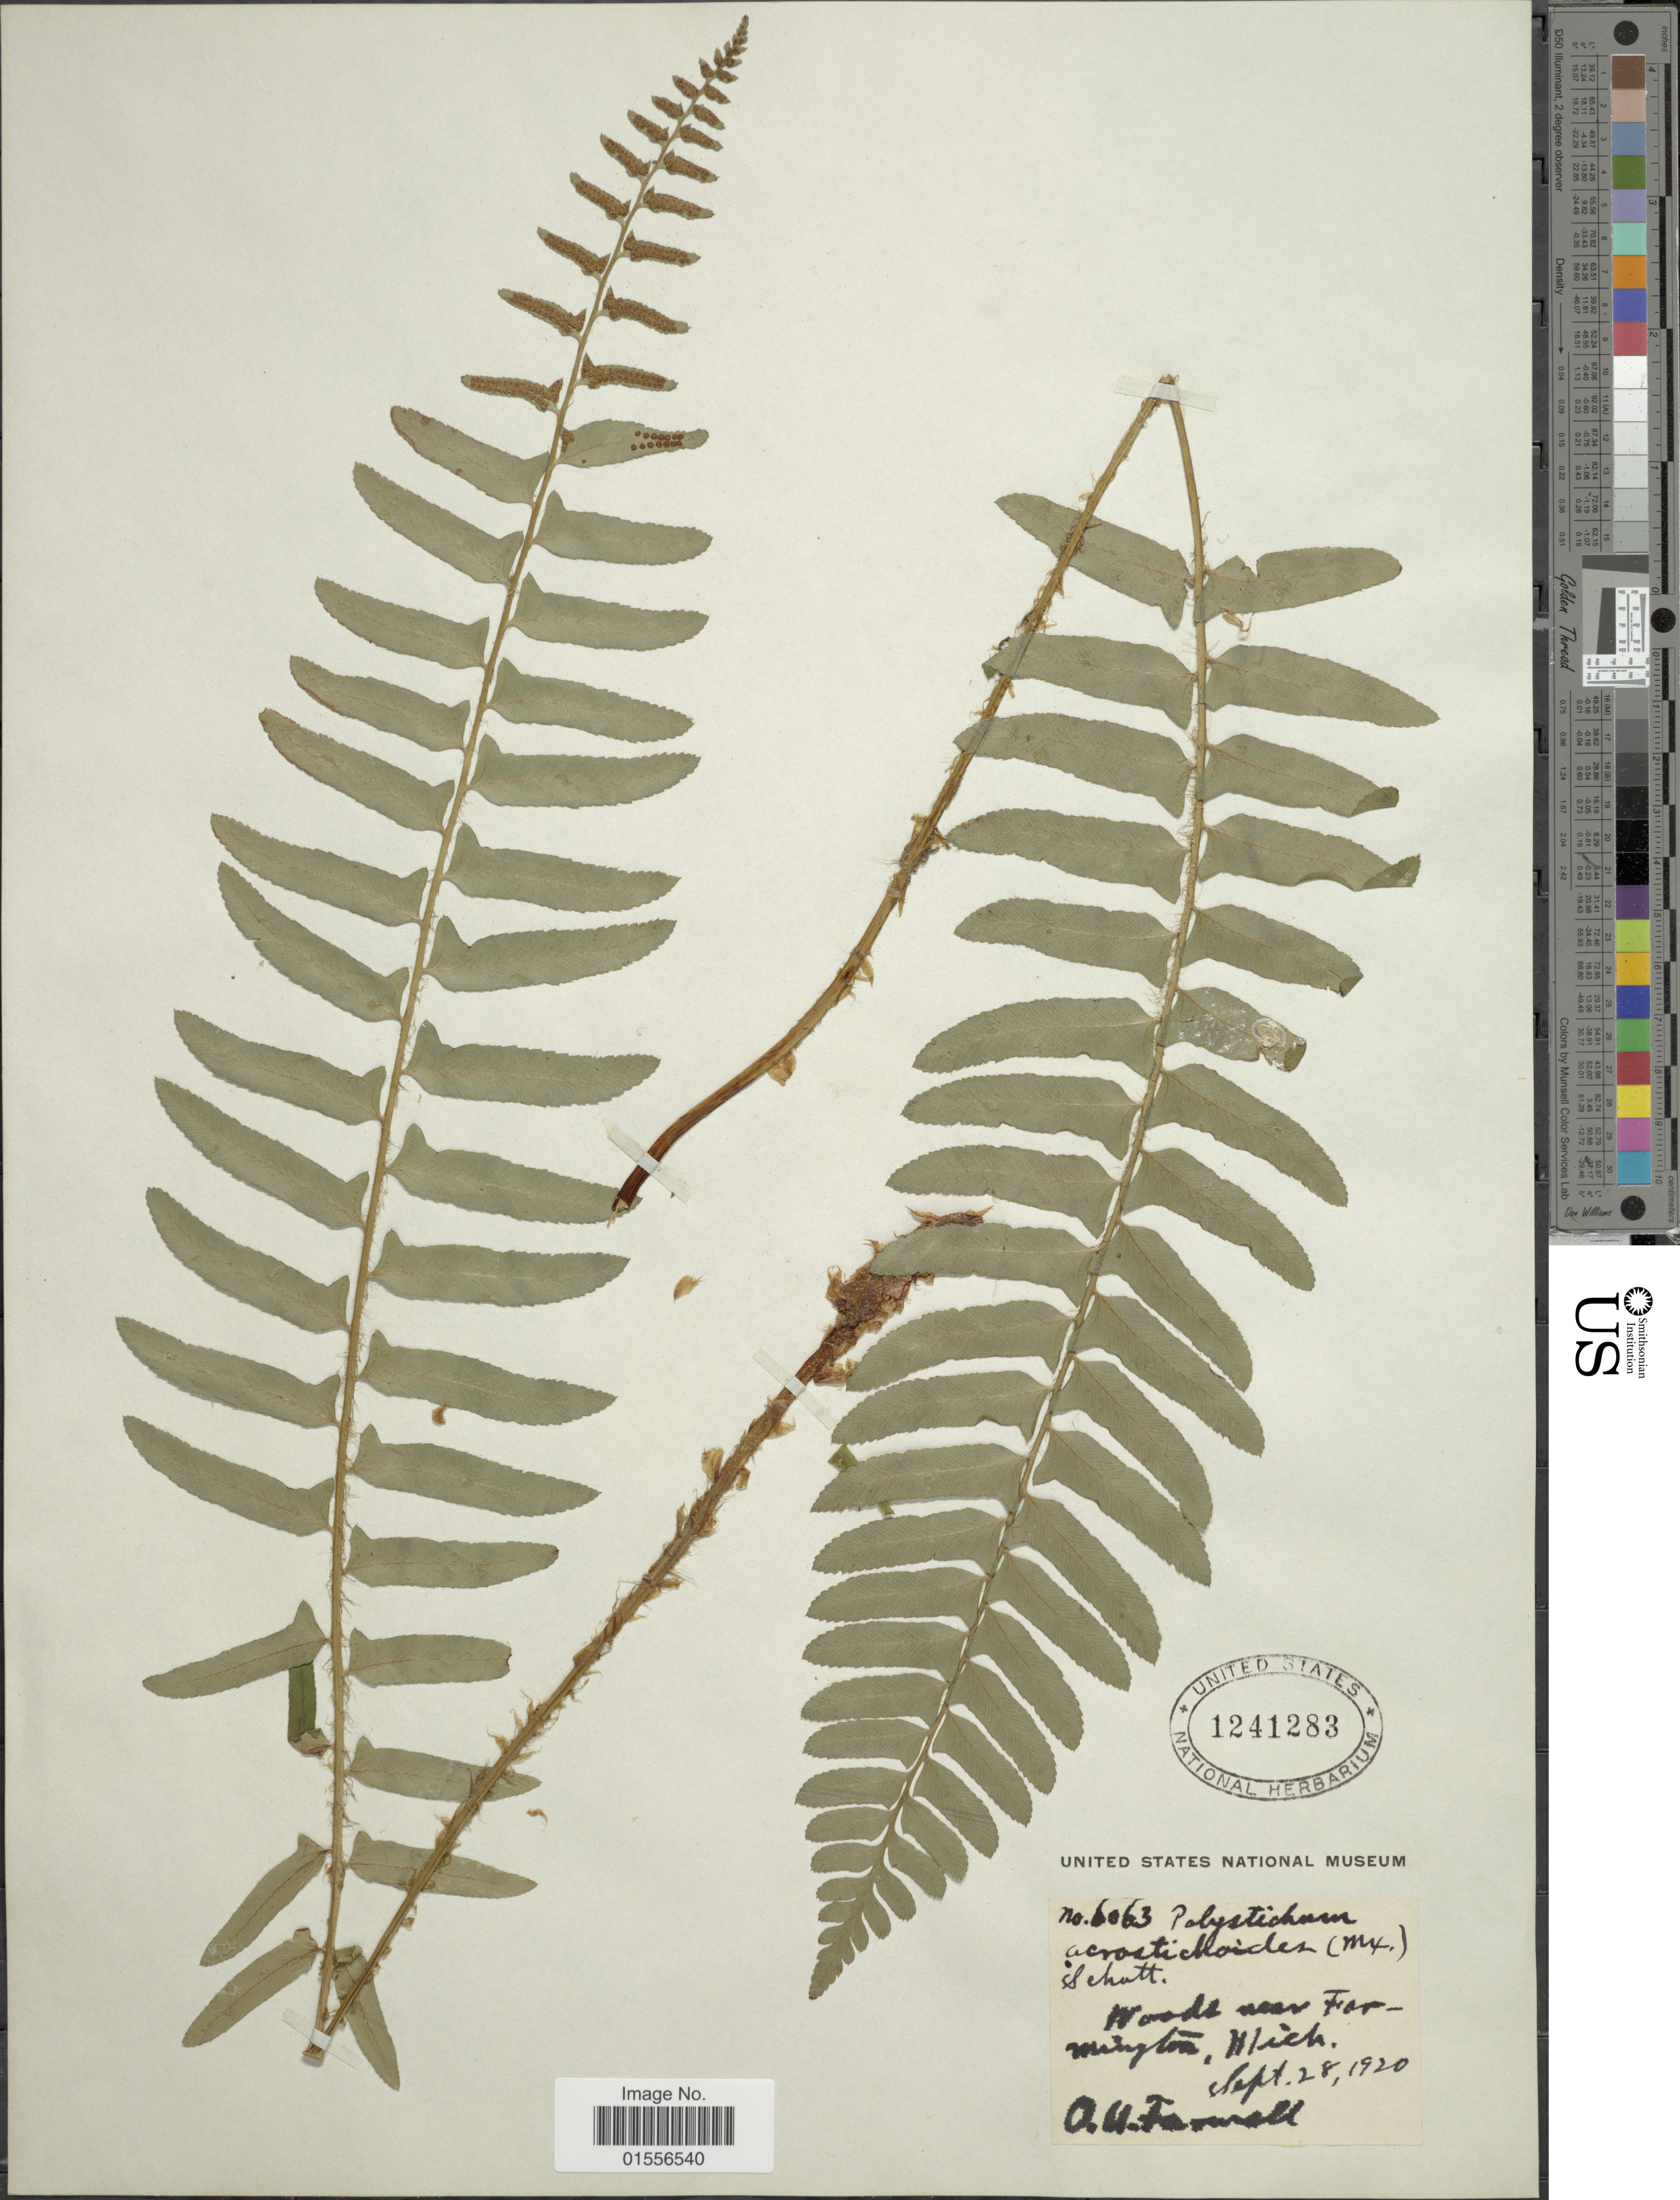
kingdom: Plantae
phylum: Tracheophyta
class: Polypodiopsida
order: Polypodiales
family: Dryopteridaceae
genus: Polystichum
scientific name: Polystichum acrostichoides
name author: (Michx.) Schott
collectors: A. Farwell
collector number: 6063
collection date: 1920-09-28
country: United States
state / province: Michigan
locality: Near Farmington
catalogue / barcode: US 1241283